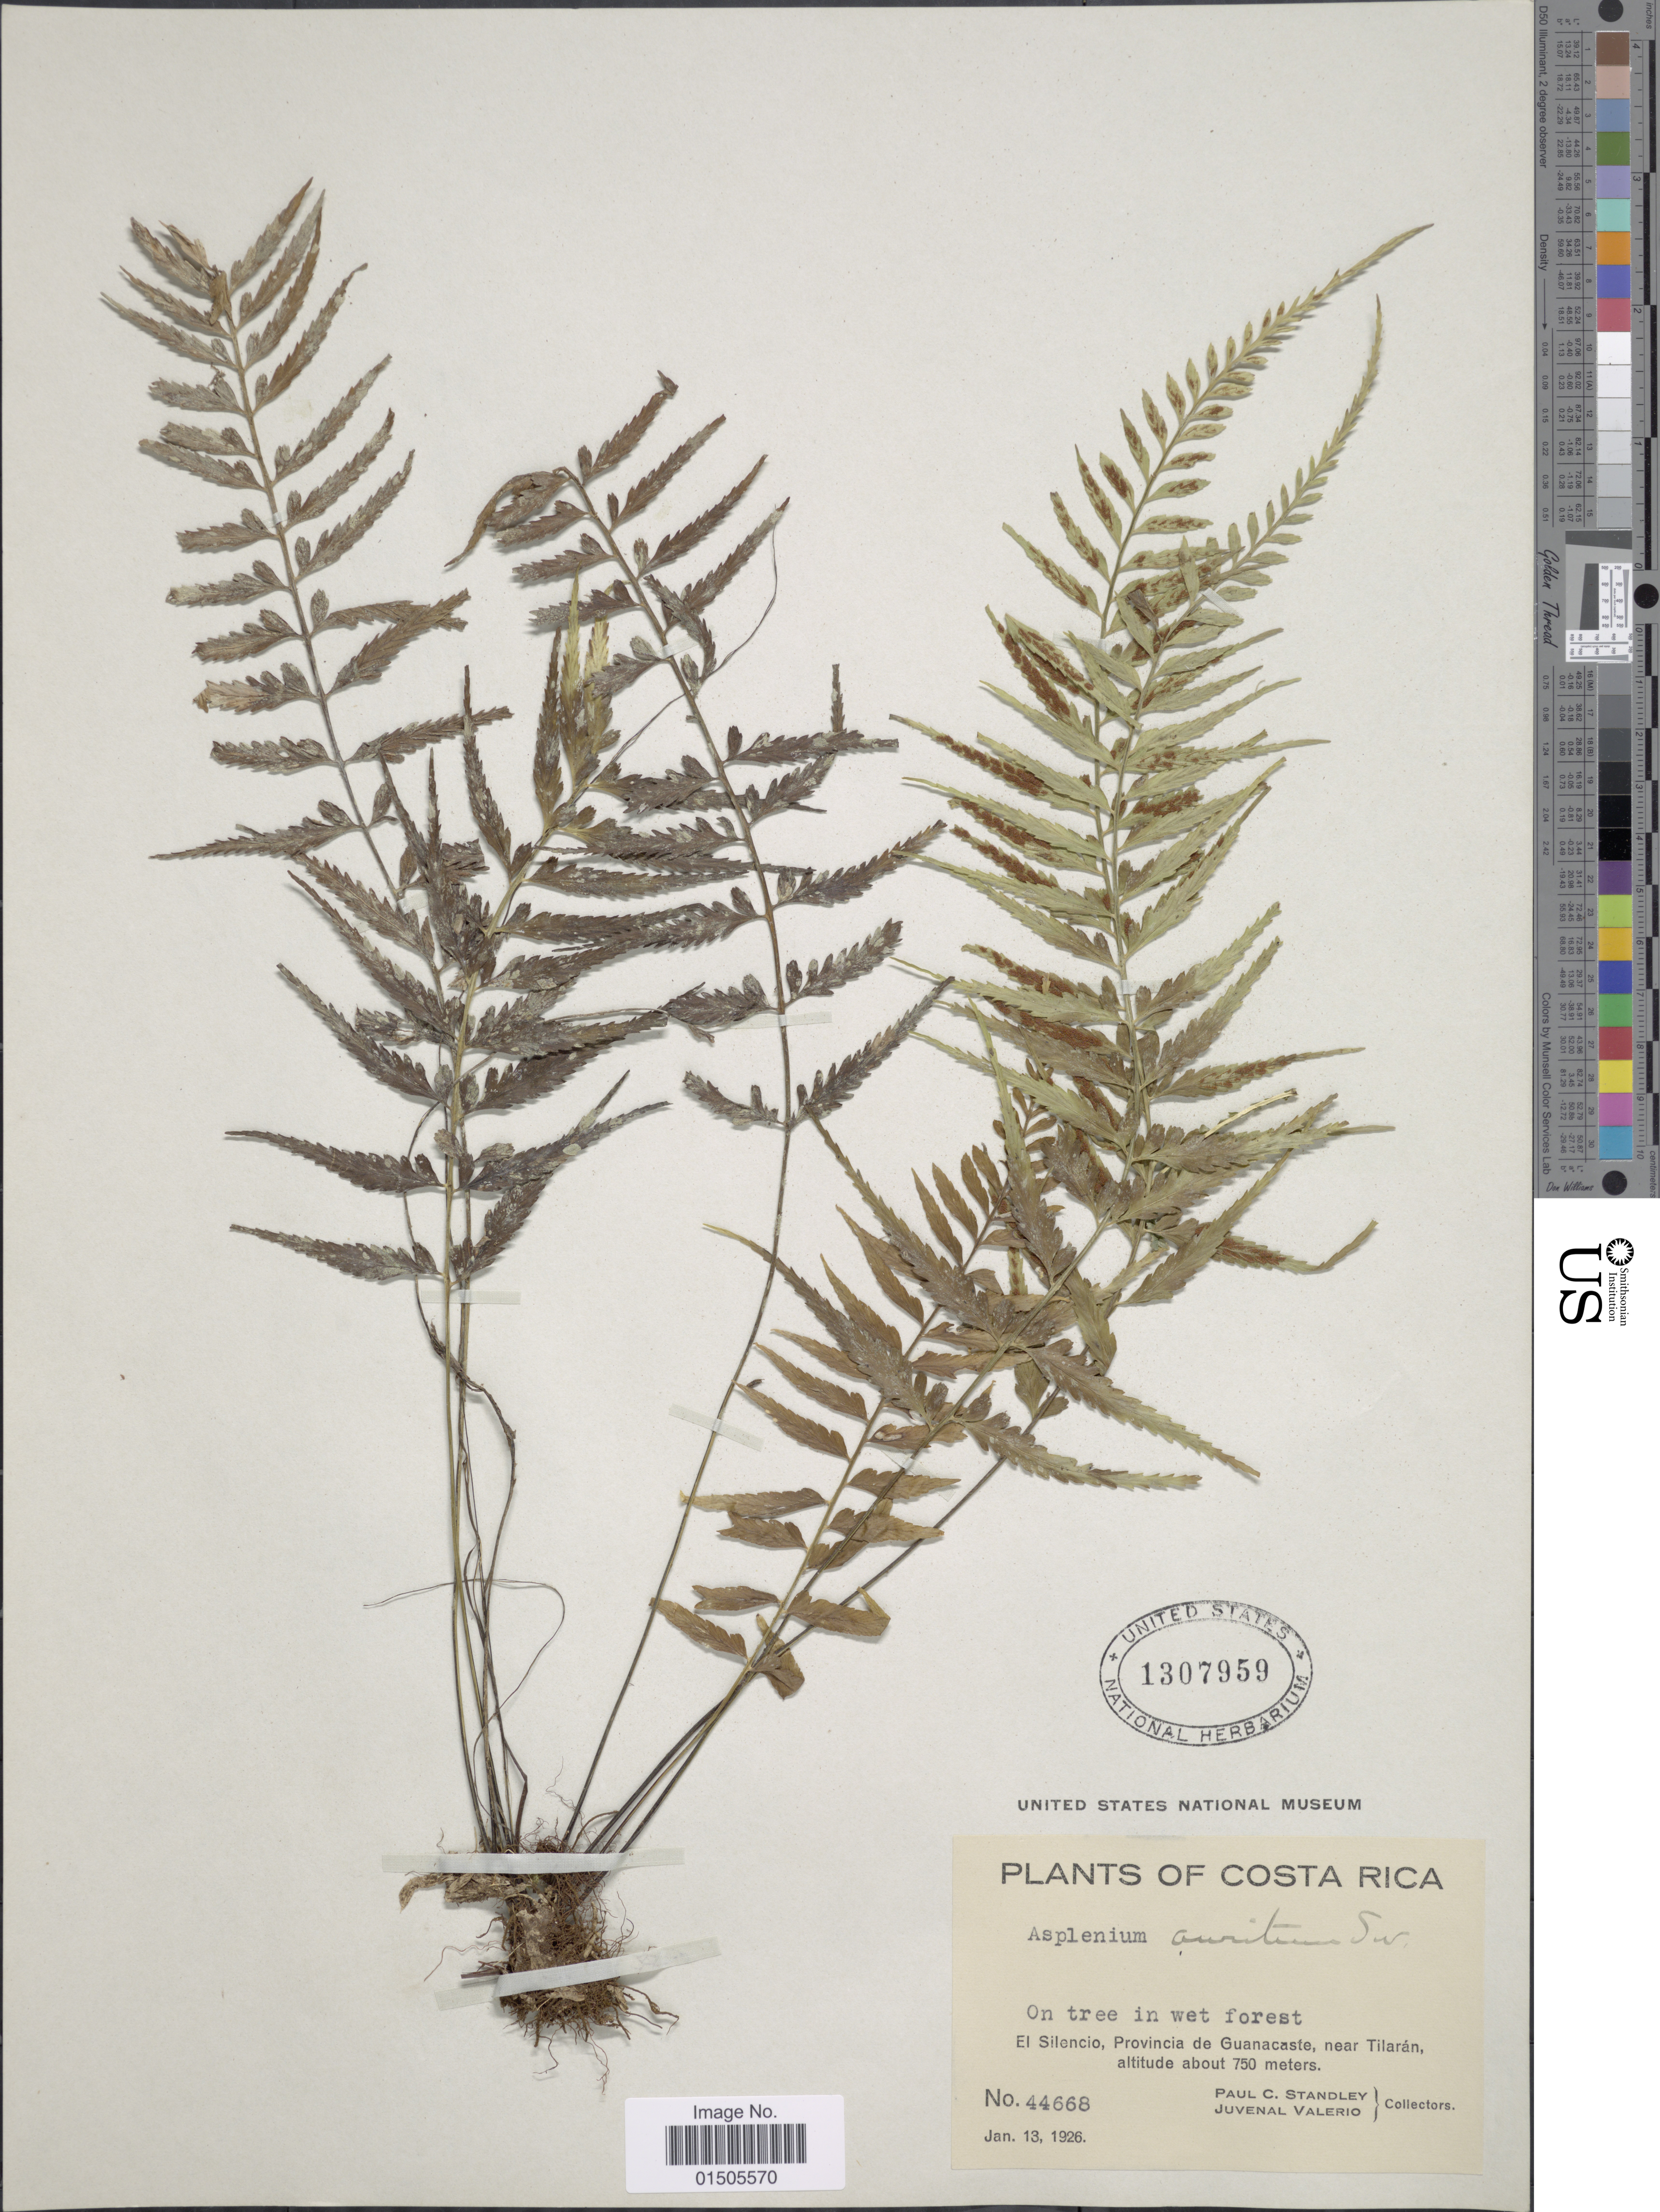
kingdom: Plantae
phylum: Tracheophyta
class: Polypodiopsida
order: Polypodiales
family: Aspleniaceae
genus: Asplenium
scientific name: Asplenium auritum var. bipinnatifidum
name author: Kunze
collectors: P. C. Standley & J. Valerio R.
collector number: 44668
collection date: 1926-01-13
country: Costa Rica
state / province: Guanacaste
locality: El Silencio, near Tilaran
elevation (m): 750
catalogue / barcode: US 1307959